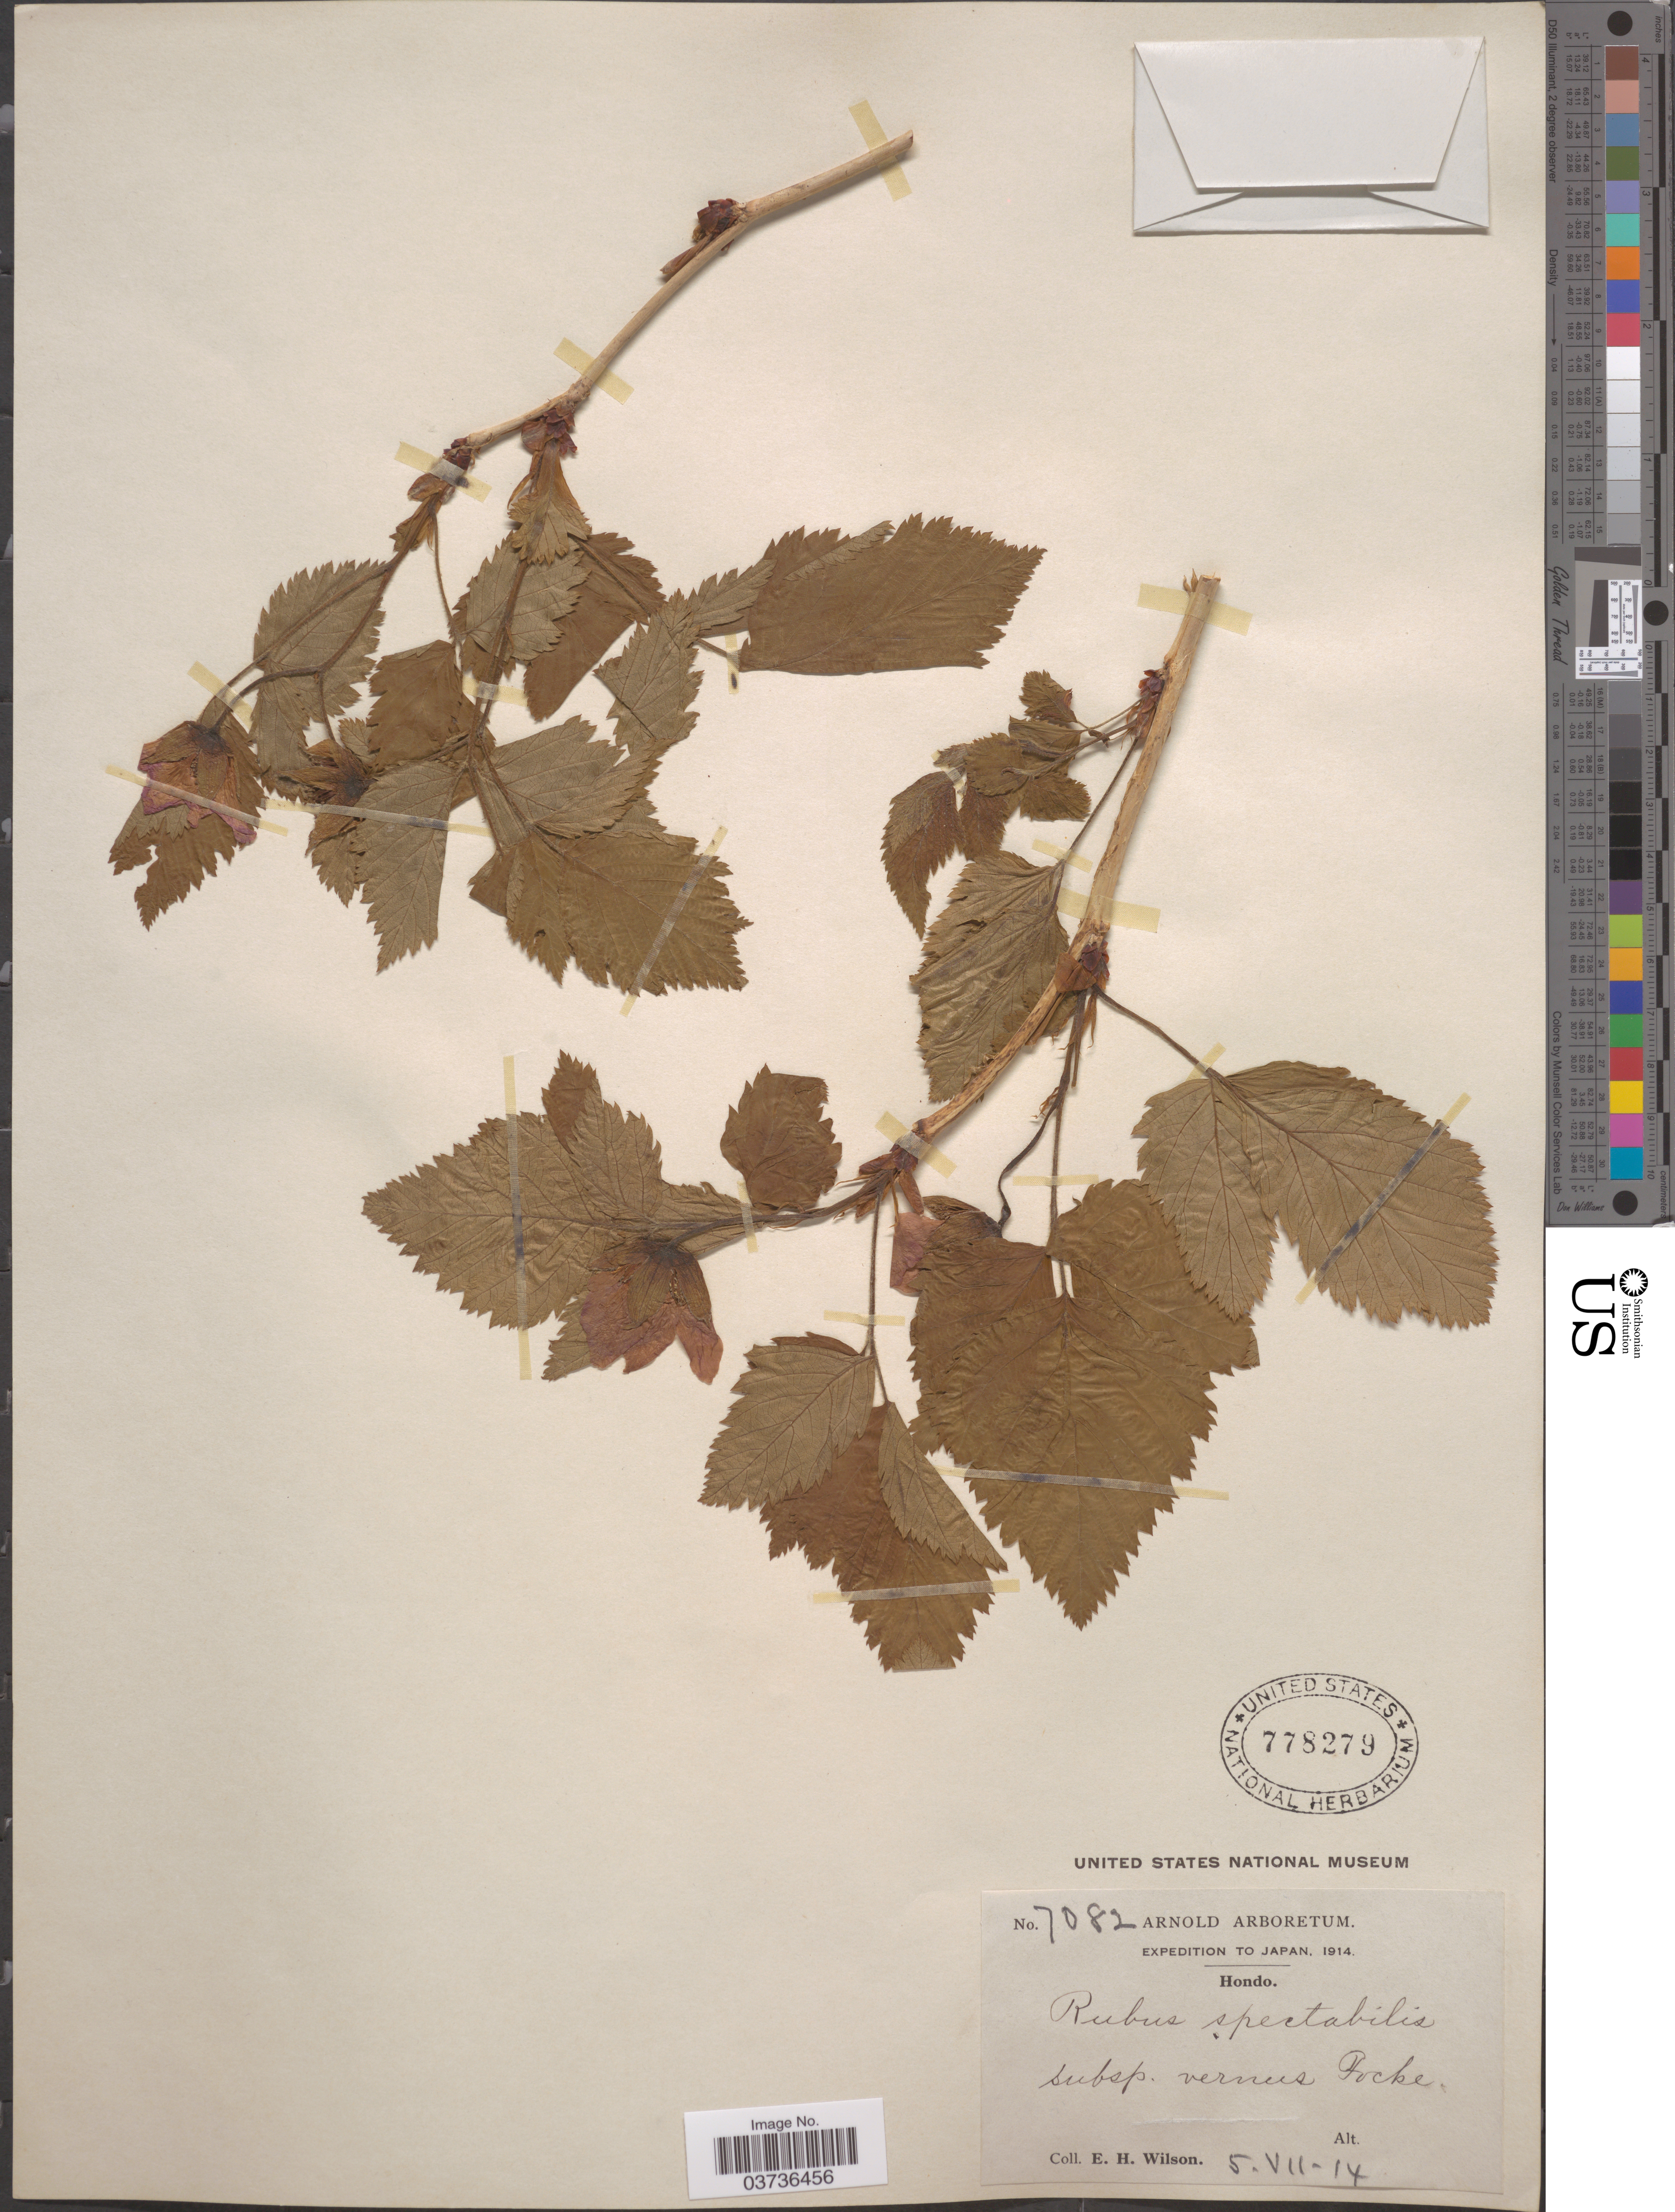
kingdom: Plantae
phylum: Tracheophyta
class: Magnoliopsida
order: Rosales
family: Rosaceae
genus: Rubus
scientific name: Rubus spectabilis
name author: Pursh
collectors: E. Wilson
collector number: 7082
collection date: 1914-07-05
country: Japan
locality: Hondo.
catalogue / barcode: US 778279